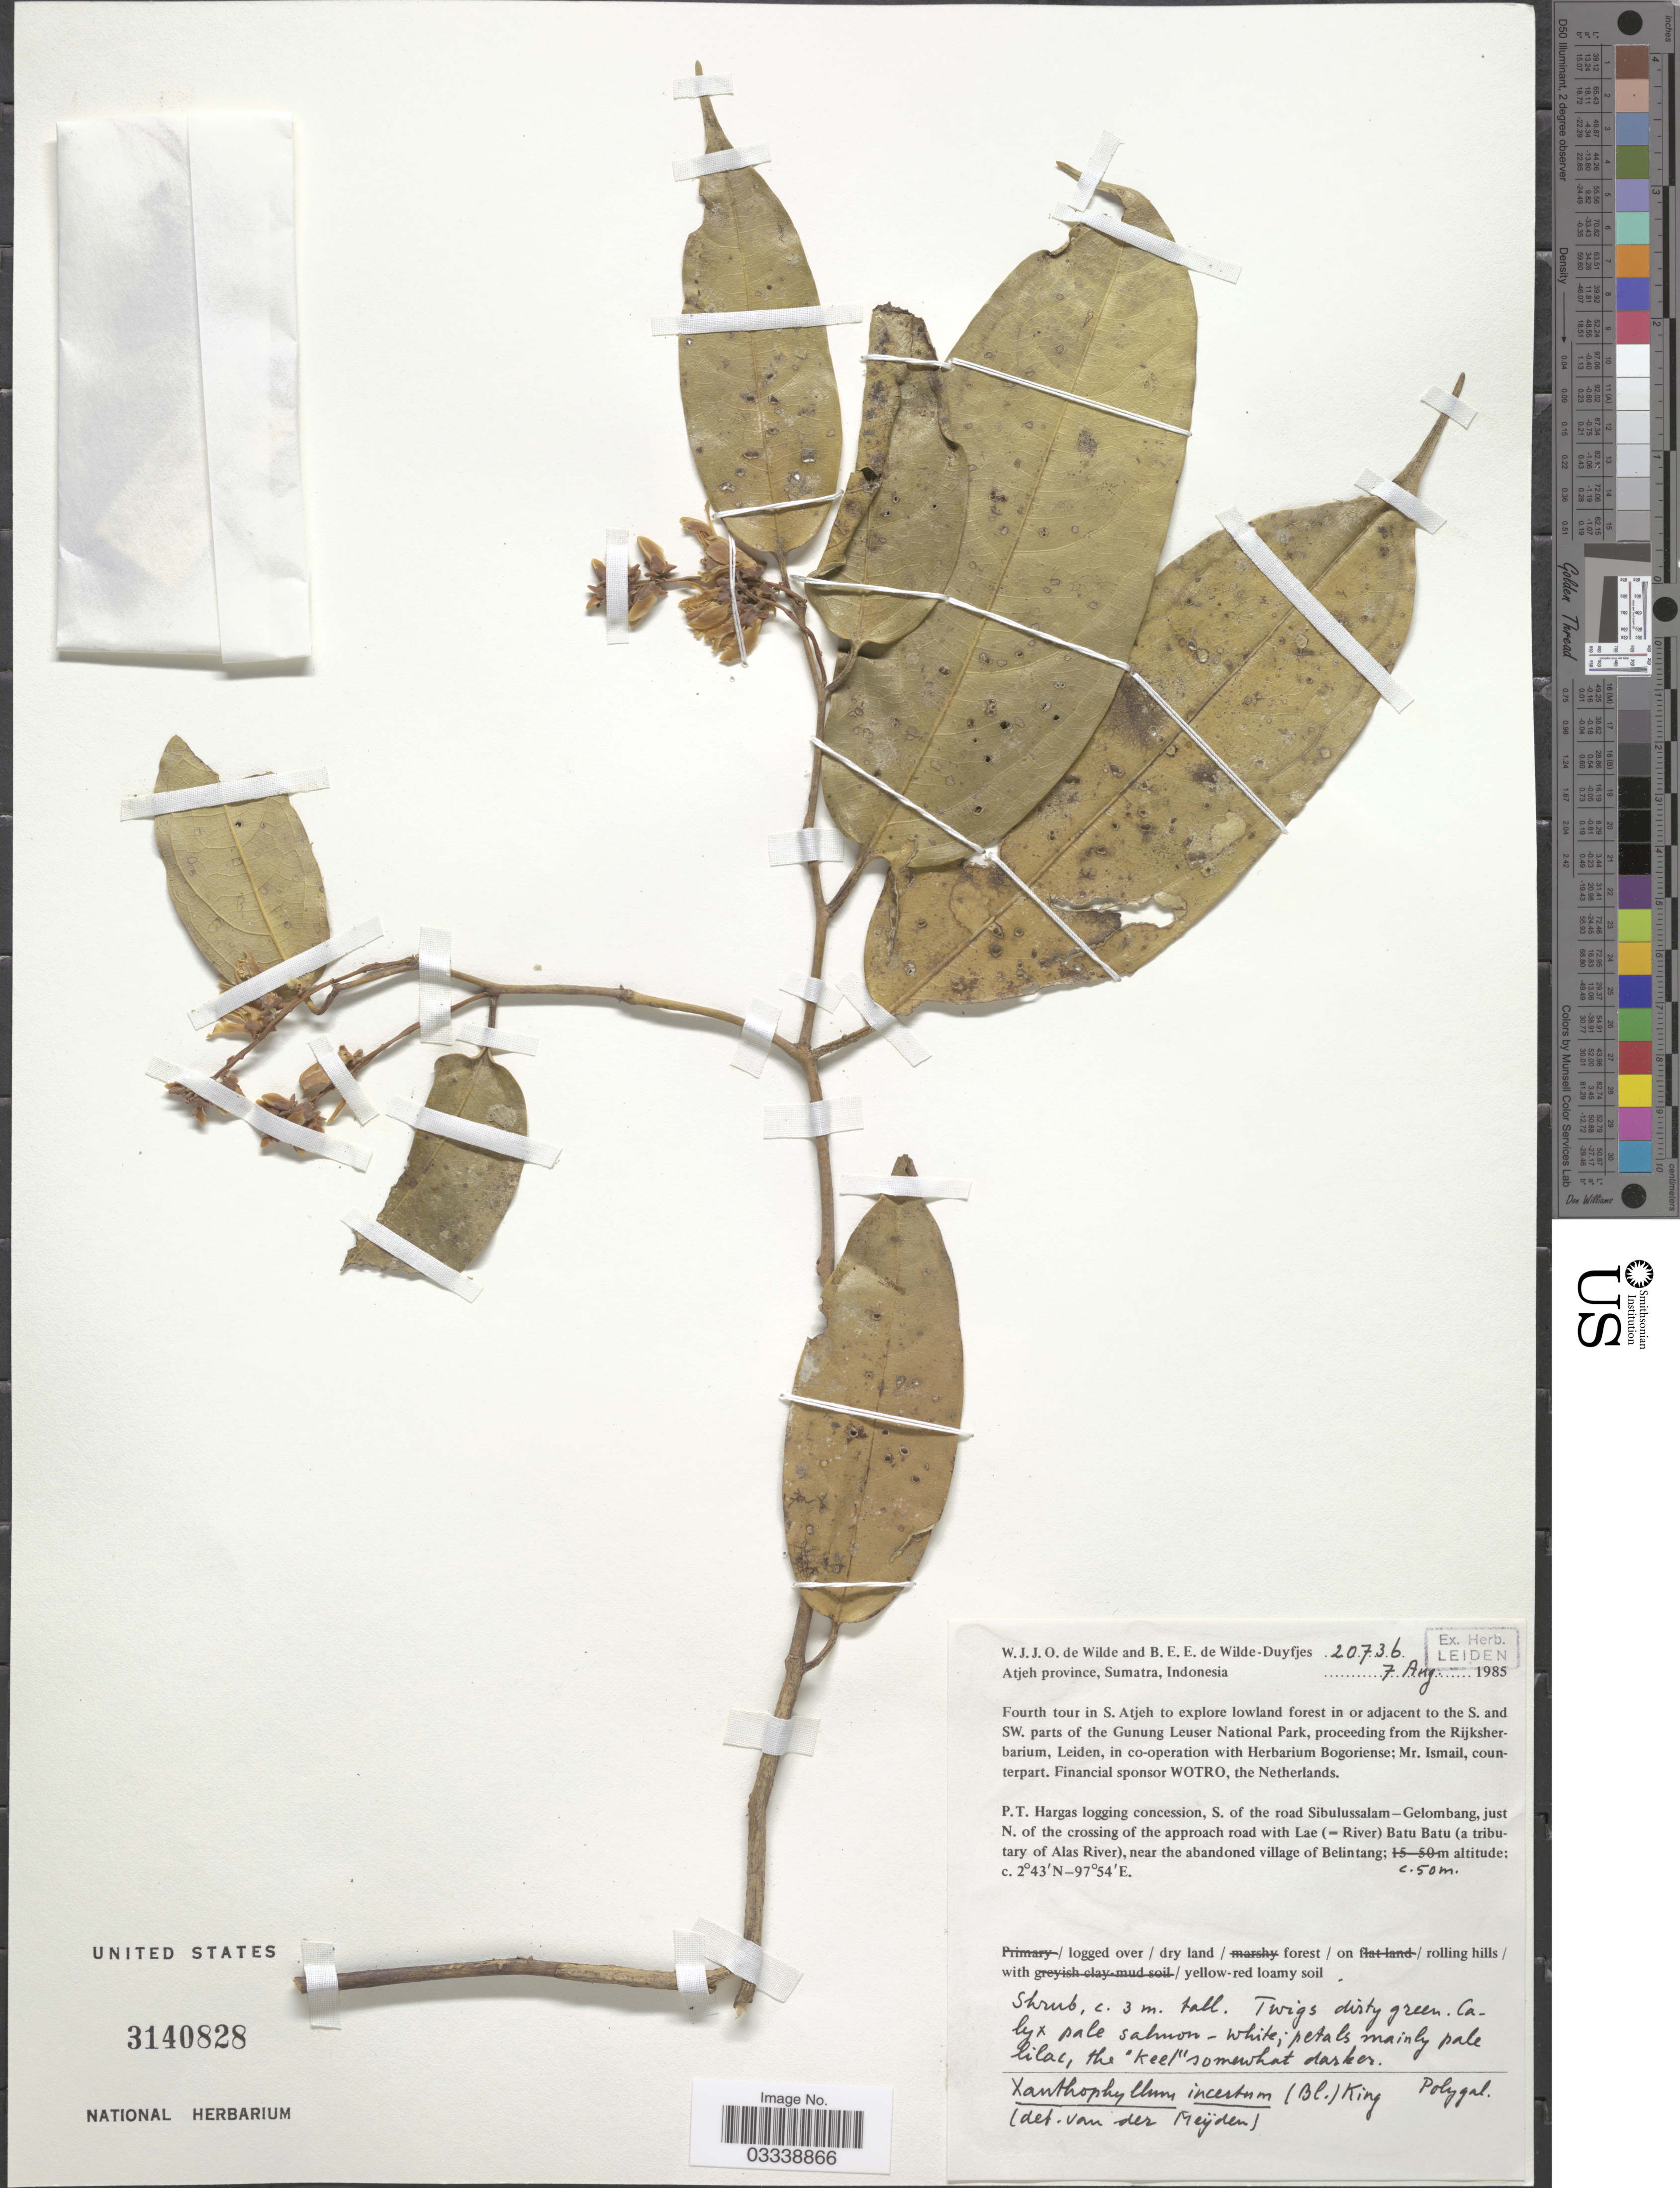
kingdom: Plantae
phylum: Tracheophyta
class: Magnoliopsida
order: Fabales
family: Polygalaceae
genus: Xanthophyllum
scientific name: Xanthophyllum incertum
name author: (Blume) Meijden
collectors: W. J. de Wilde & B. E. de Wilde-Duyfjes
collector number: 20736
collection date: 1985-08-07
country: Indonesia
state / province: Sumatra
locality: Fourth tour in S. Atjeh to explore lowland forest in or adjacent to the S. and SW. parts of the Gunung Leuser National Park. P.T. Hargas logging concession, S. of the road Sibulussalam-Gelombang, just N. of the crossing of the approach road with Lae (=River) Batu Batu (a tributary of Alas River), near the abandoned village of Belingtang.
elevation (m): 50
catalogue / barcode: US 3140828